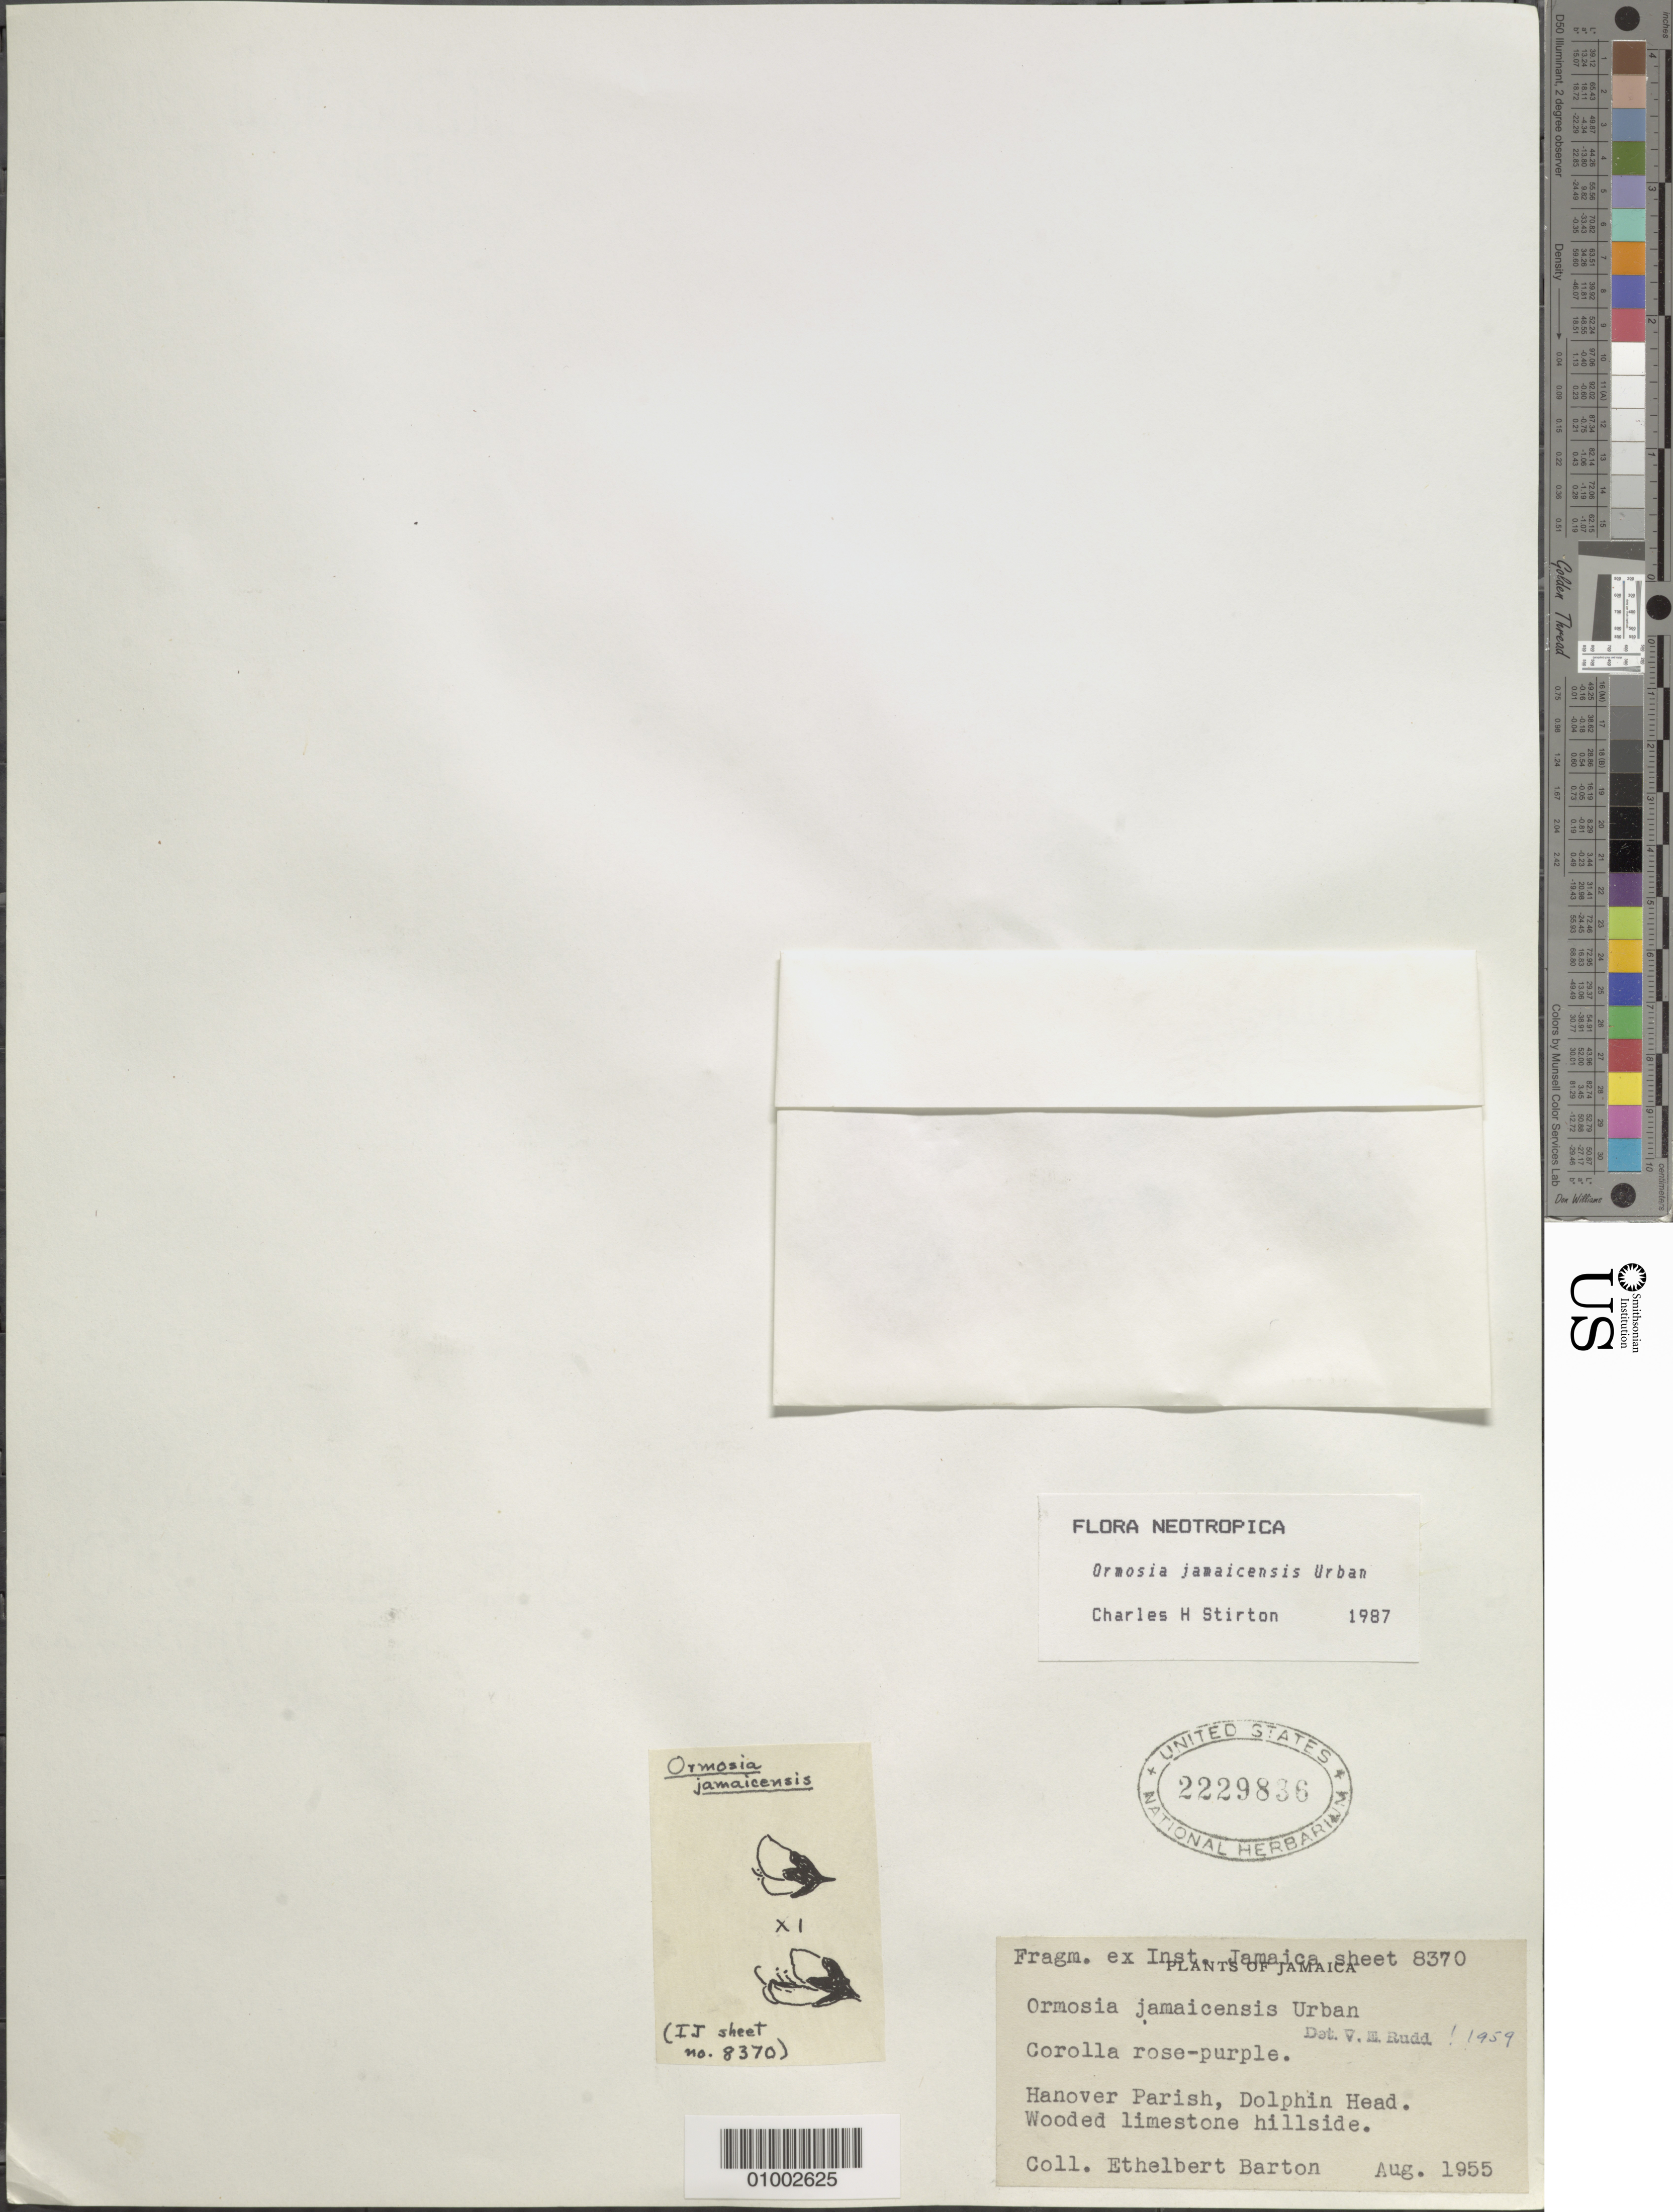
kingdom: Plantae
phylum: Tracheophyta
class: Magnoliopsida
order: Fabales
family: Fabaceae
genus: Ormosia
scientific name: Ormosia jamaicensis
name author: Urb.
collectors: E. Barton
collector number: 8370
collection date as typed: Aug 1955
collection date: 1955-08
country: Jamaica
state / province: Hanover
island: Jamaica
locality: Dolphin Head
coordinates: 0 N, 0 E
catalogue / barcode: US 2229836